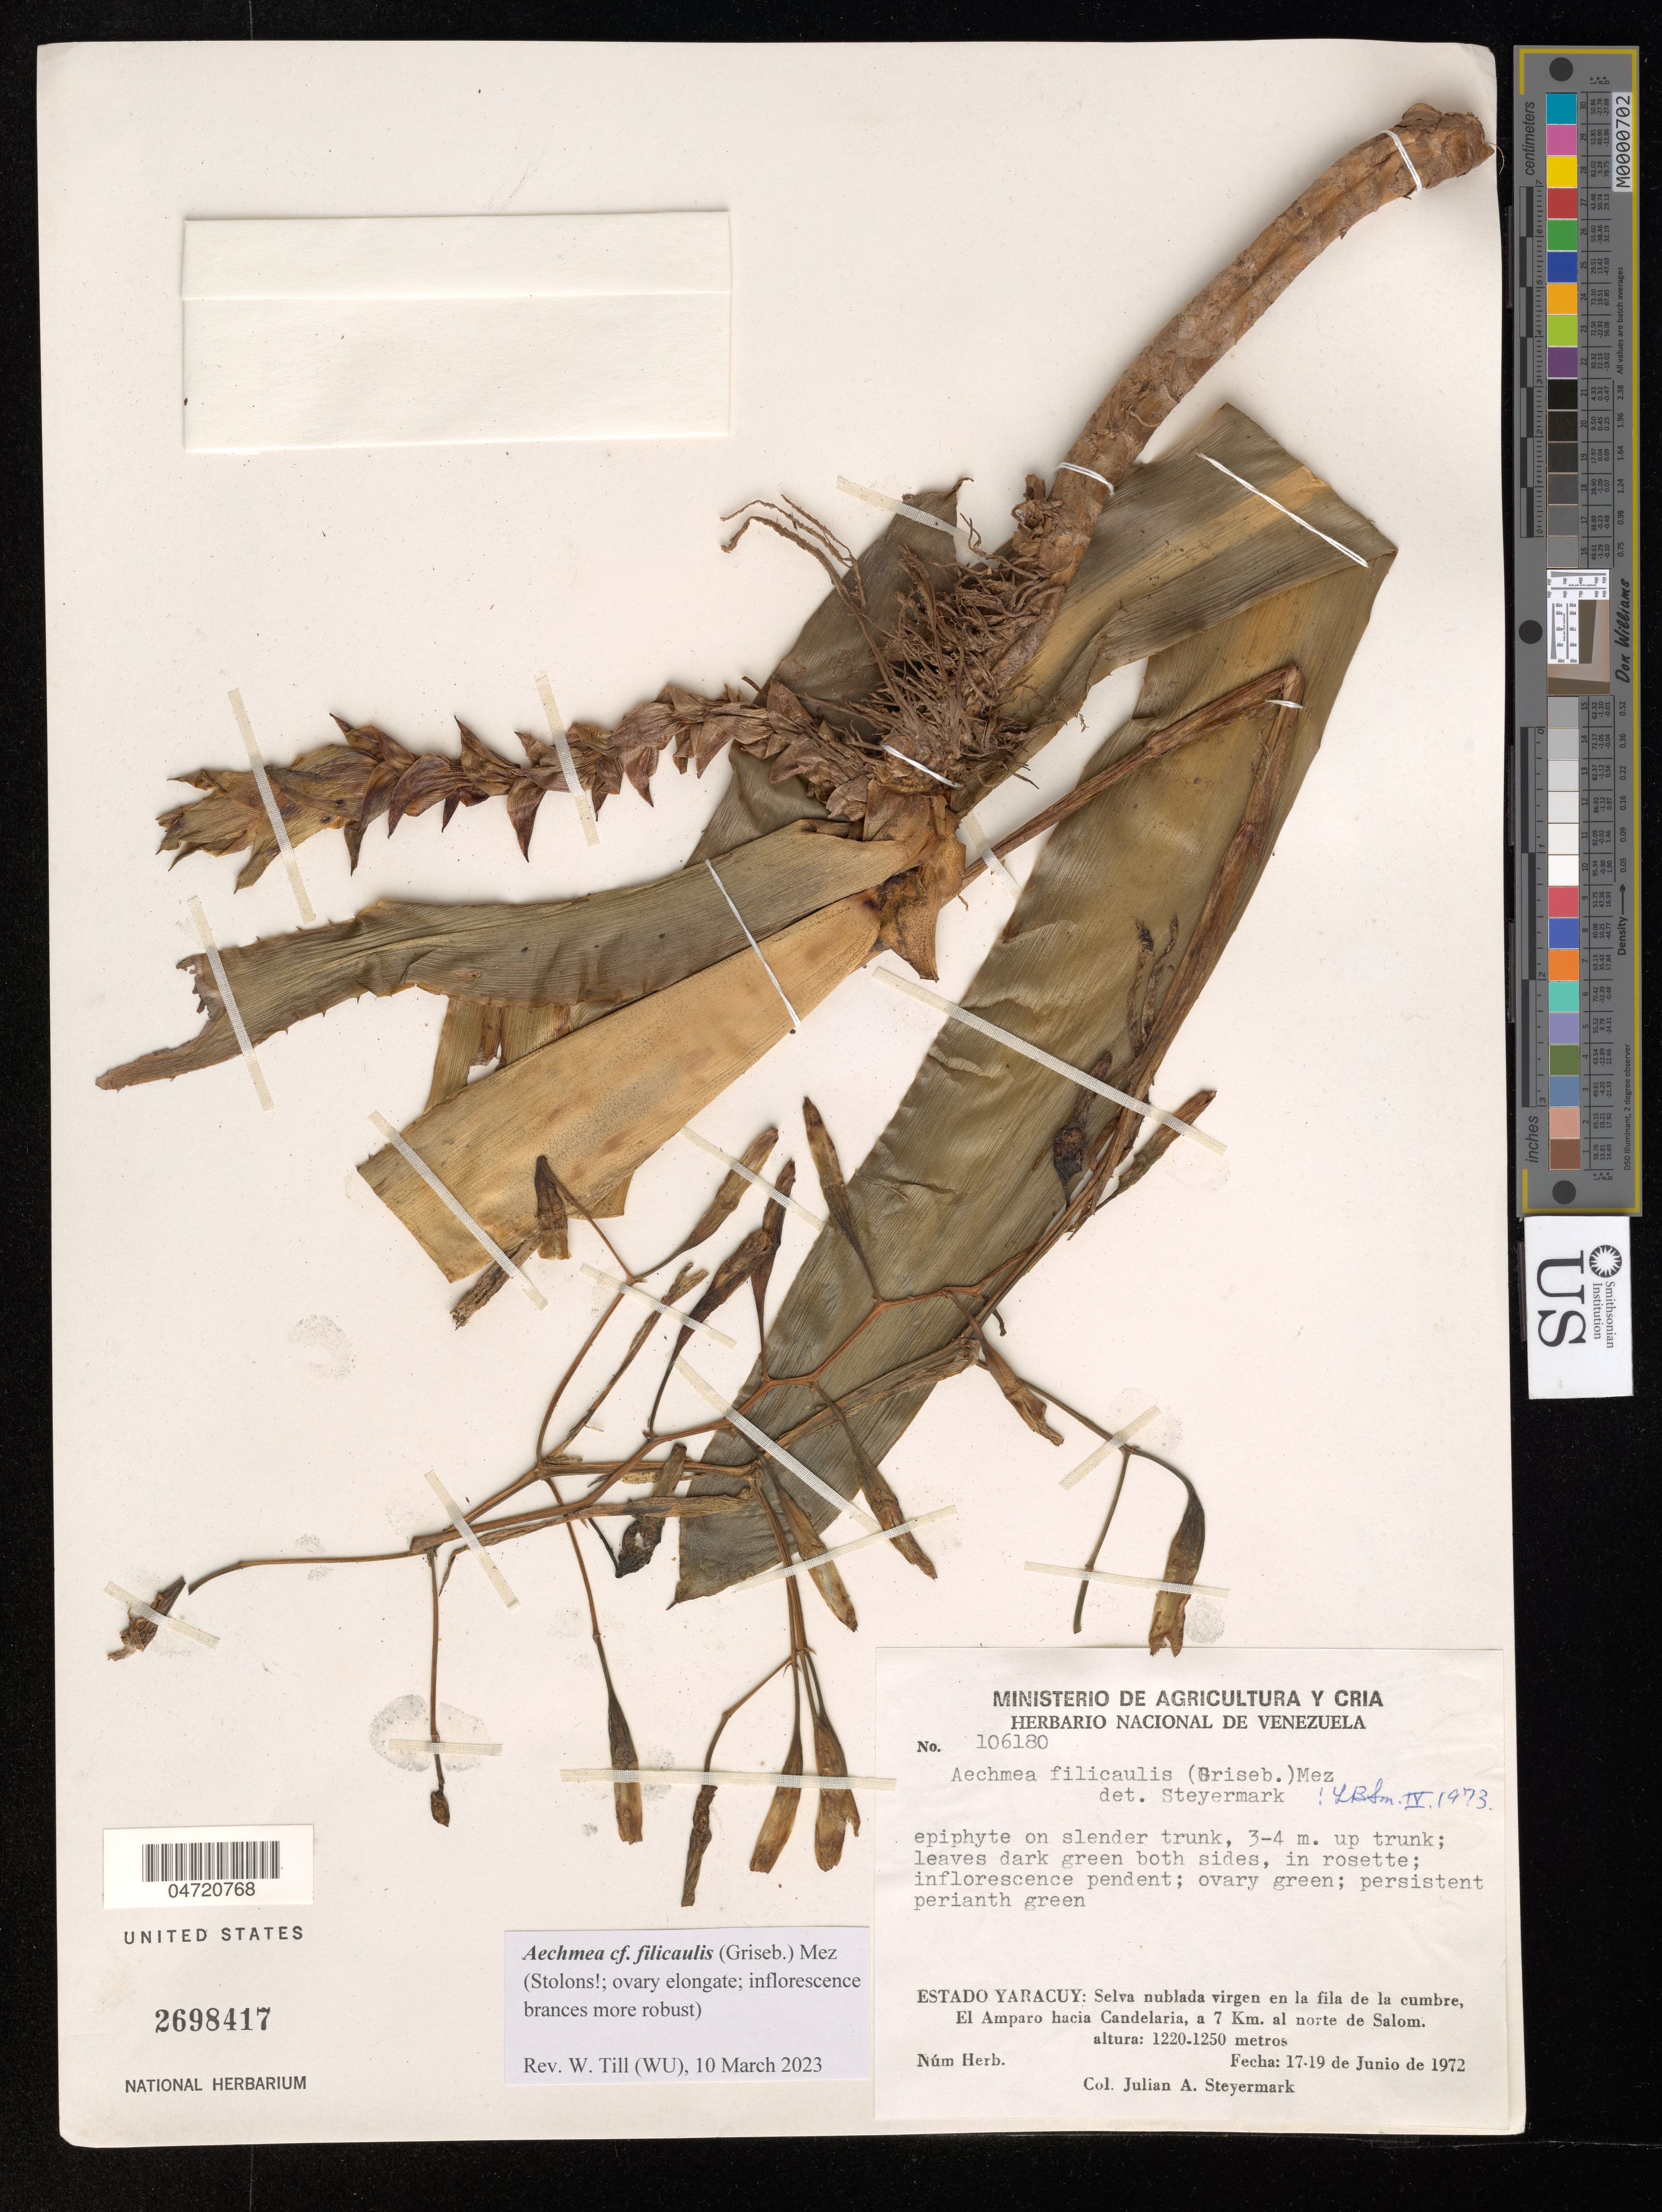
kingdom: Plantae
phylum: Tracheophyta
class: Liliopsida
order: Poales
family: Bromeliaceae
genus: Aechmea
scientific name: Aechmea filicaulis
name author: (Griseb.) Mez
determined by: Till, W.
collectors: J. Steyermark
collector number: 106180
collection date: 1972-06-17/1972-06-19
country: Venezuela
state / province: Yaracuy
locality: Selva nublada vigen en la fila de la cumbre. El Amparo hacia Candelaria, a 7 Km. al norte de Salom.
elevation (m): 1220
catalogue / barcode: US 2698417